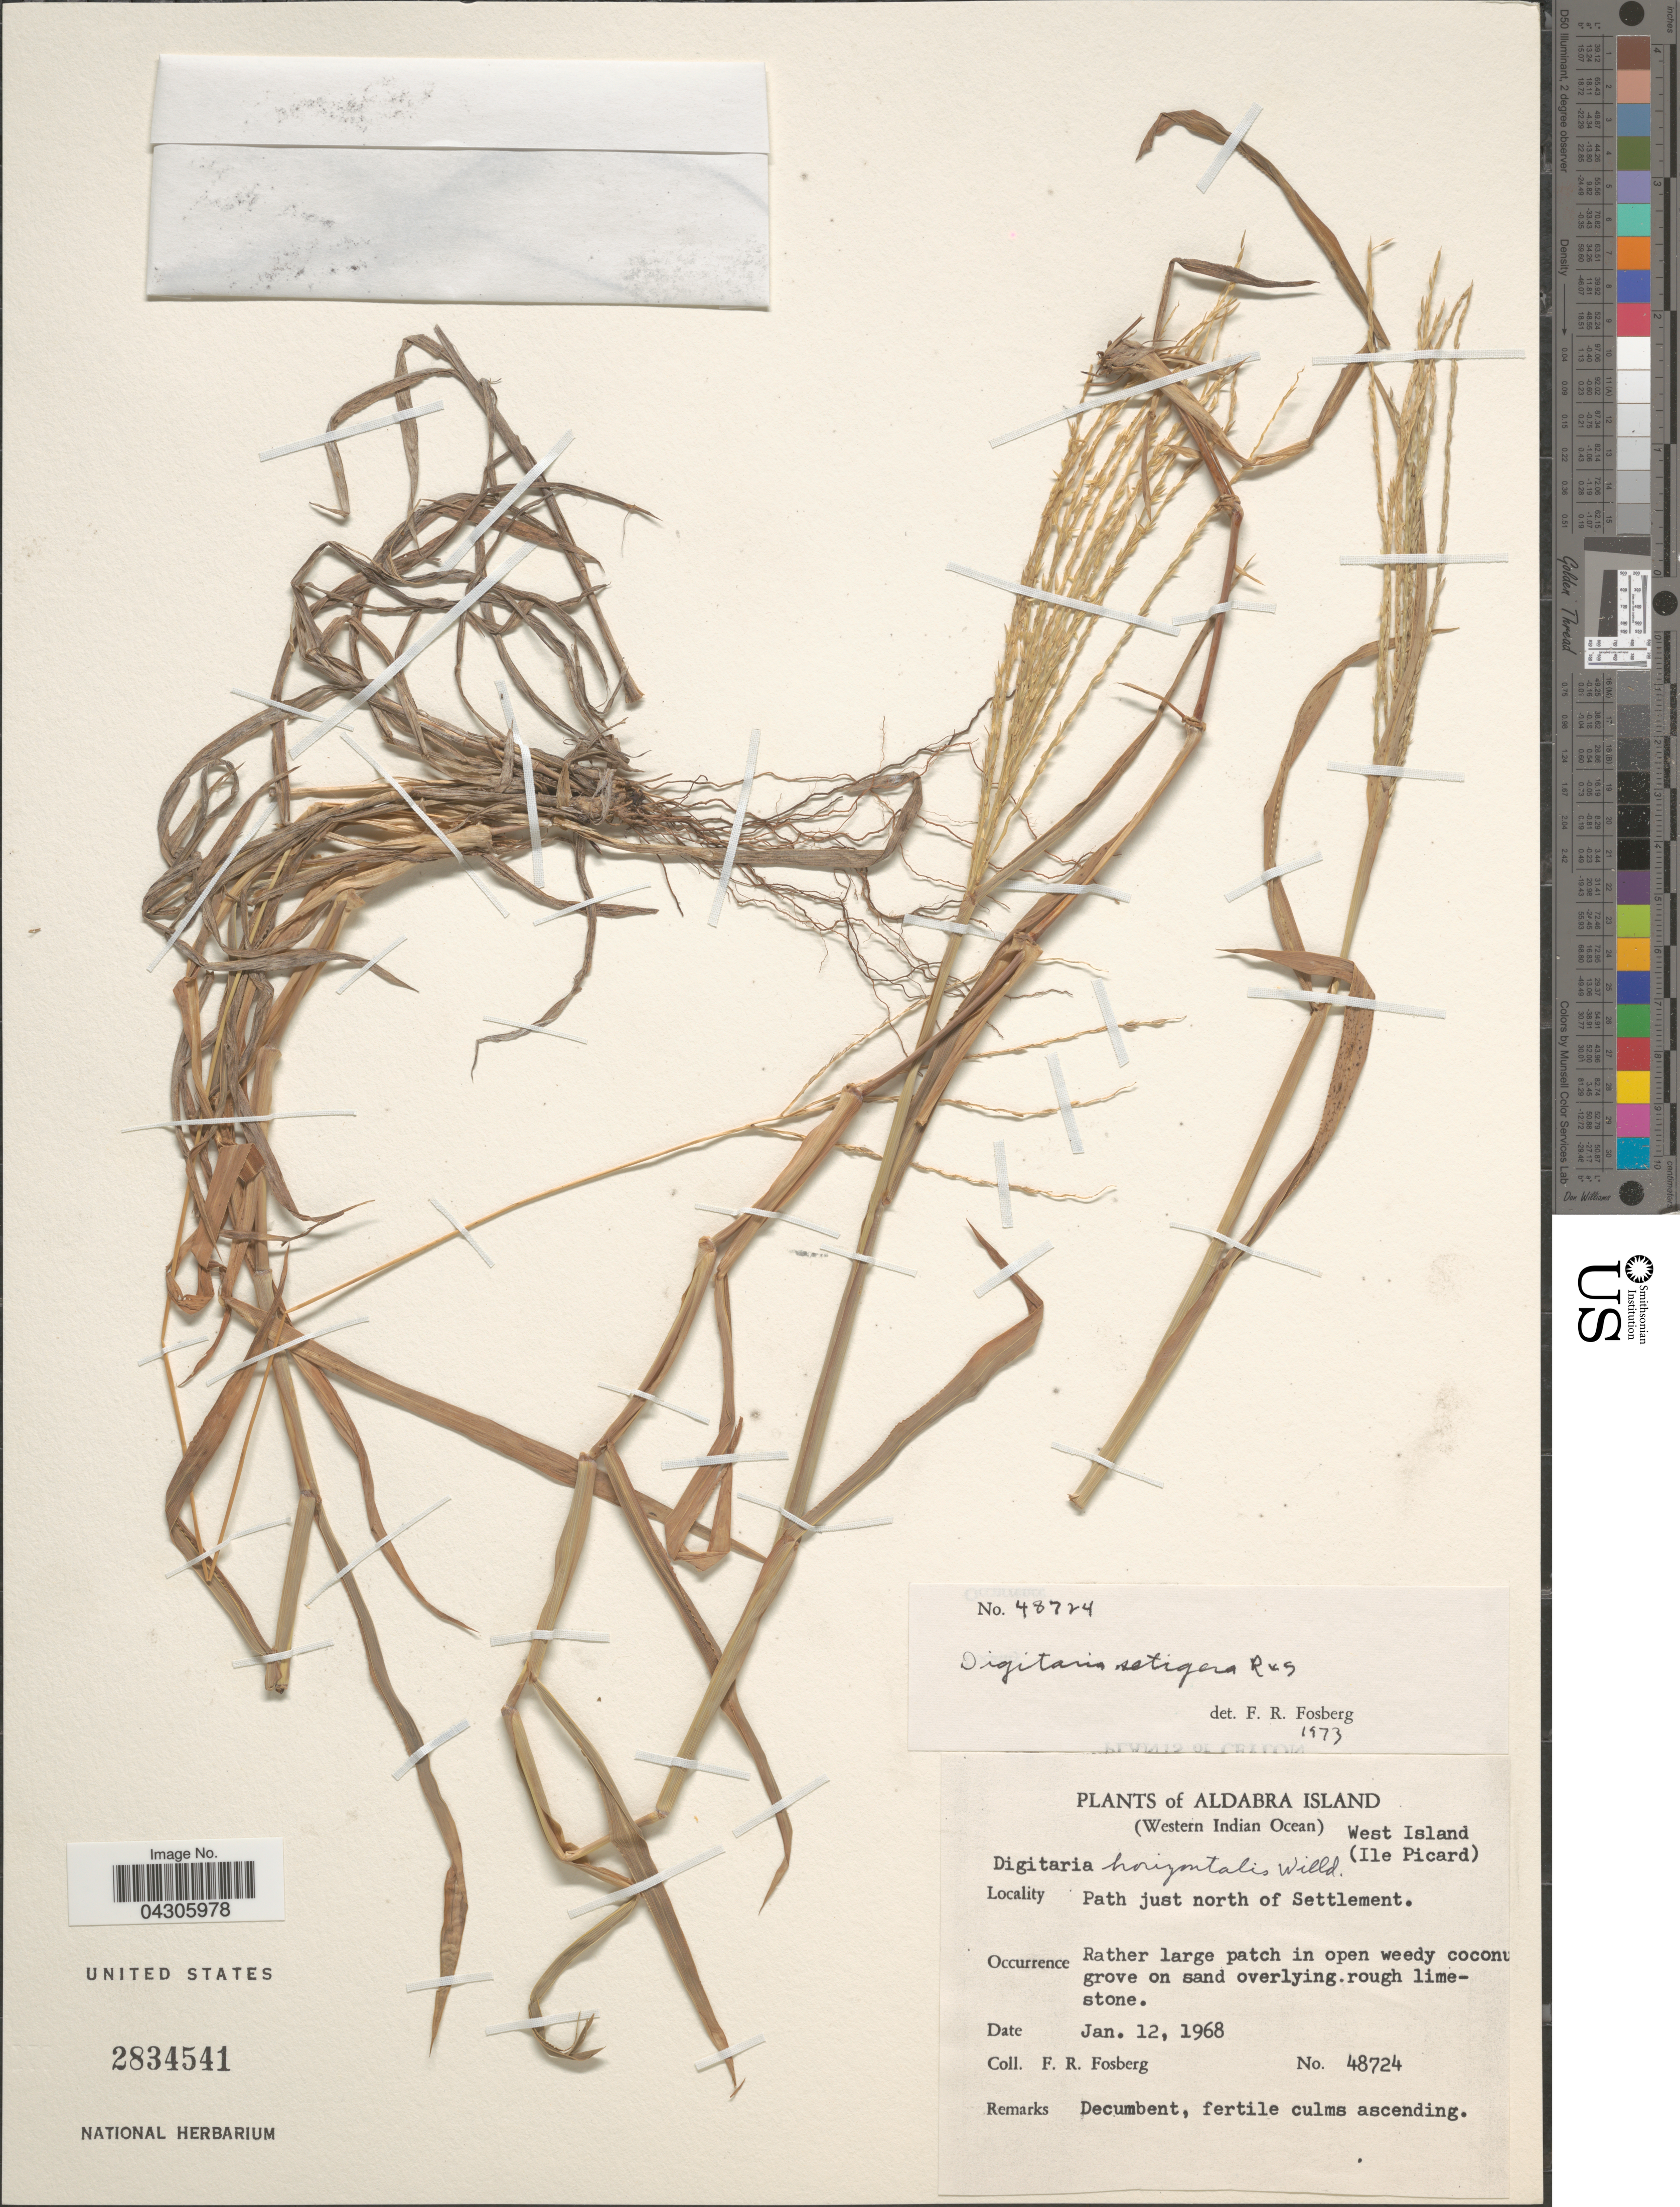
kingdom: Plantae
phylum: Tracheophyta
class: Liliopsida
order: Poales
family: Poaceae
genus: Digitaria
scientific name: Digitaria setigera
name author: Roth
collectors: F. R. Fosberg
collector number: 48724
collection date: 1968-01-12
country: Seychelles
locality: Aldabra Island. (Western Indian Ocean). West Island (Ile Picard). Path just north of Settlement. Rather large patch in open weedy coconut grave on sand overlying rough limestone.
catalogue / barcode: US 2834541